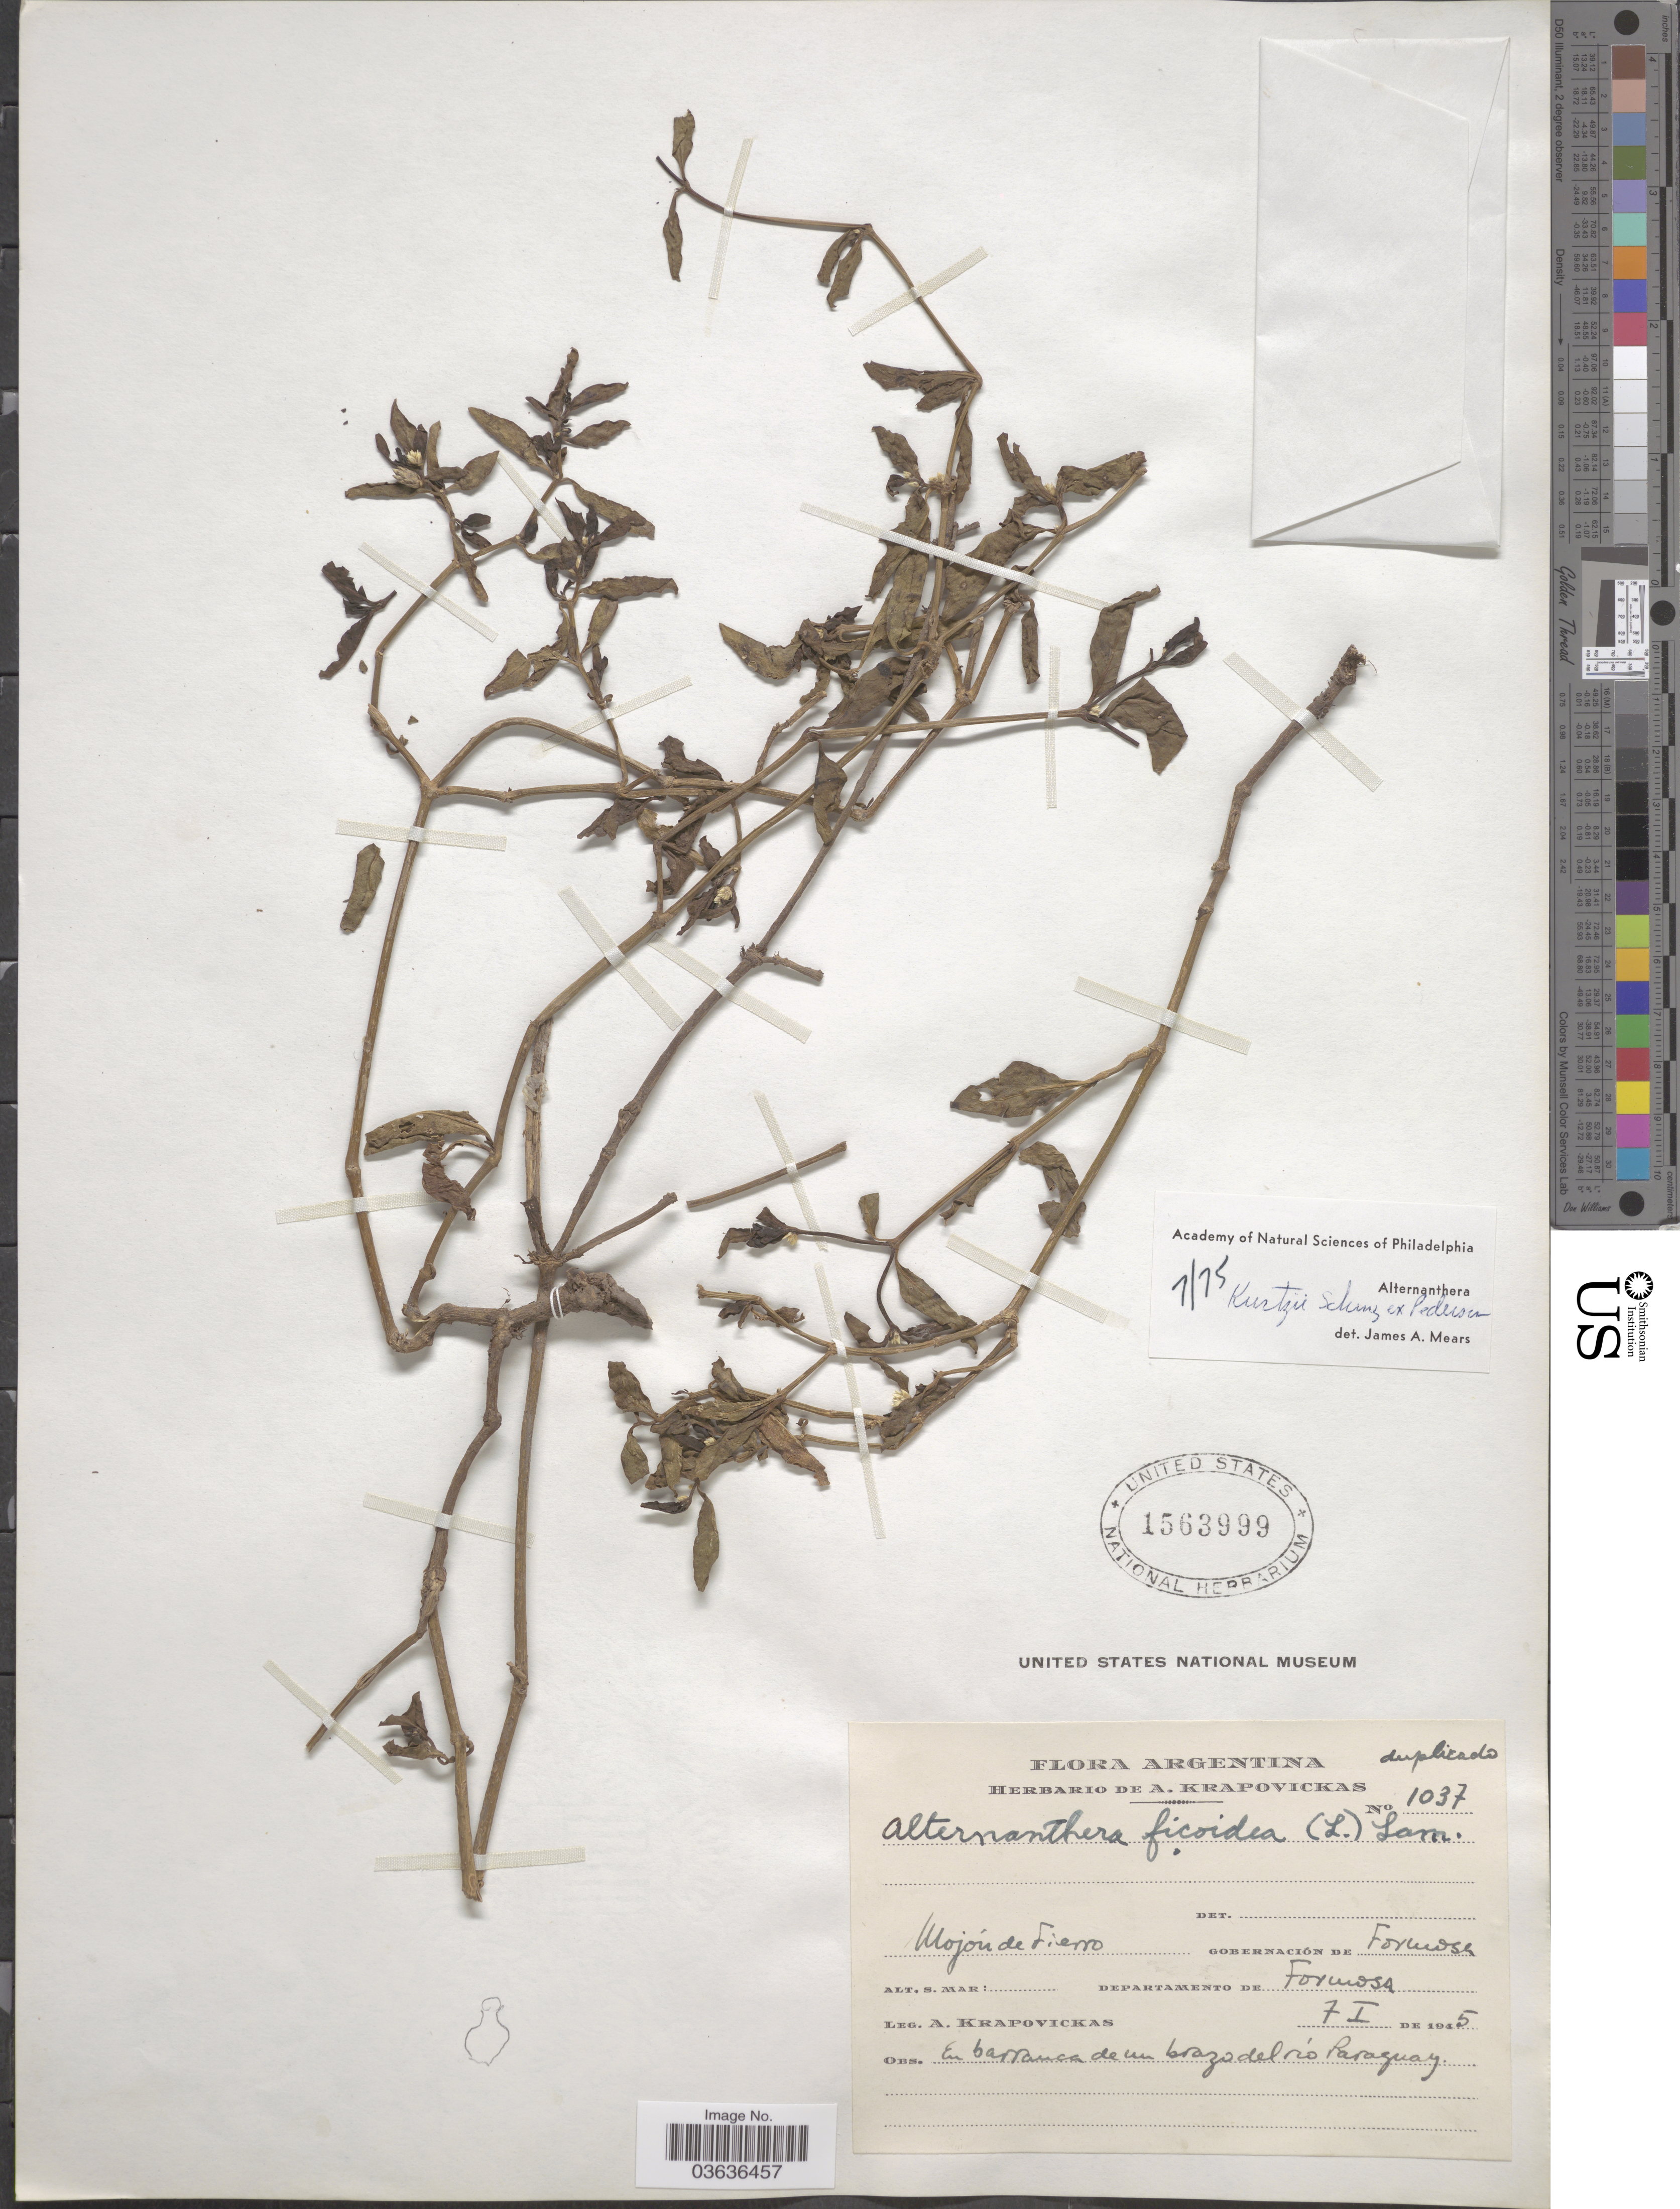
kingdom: Plantae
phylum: Tracheophyta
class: Magnoliopsida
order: Caryophyllales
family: Amaranthaceae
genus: Alternanthera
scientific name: Alternanthera kurtzii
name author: Schinz ex Pederson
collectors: A. Krapovickas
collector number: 1037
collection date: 1945-01-07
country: Argentina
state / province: Formosa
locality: Mojón de Fierro. Gobernación de Formosa. Departamento de Formosa.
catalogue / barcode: US 1563999